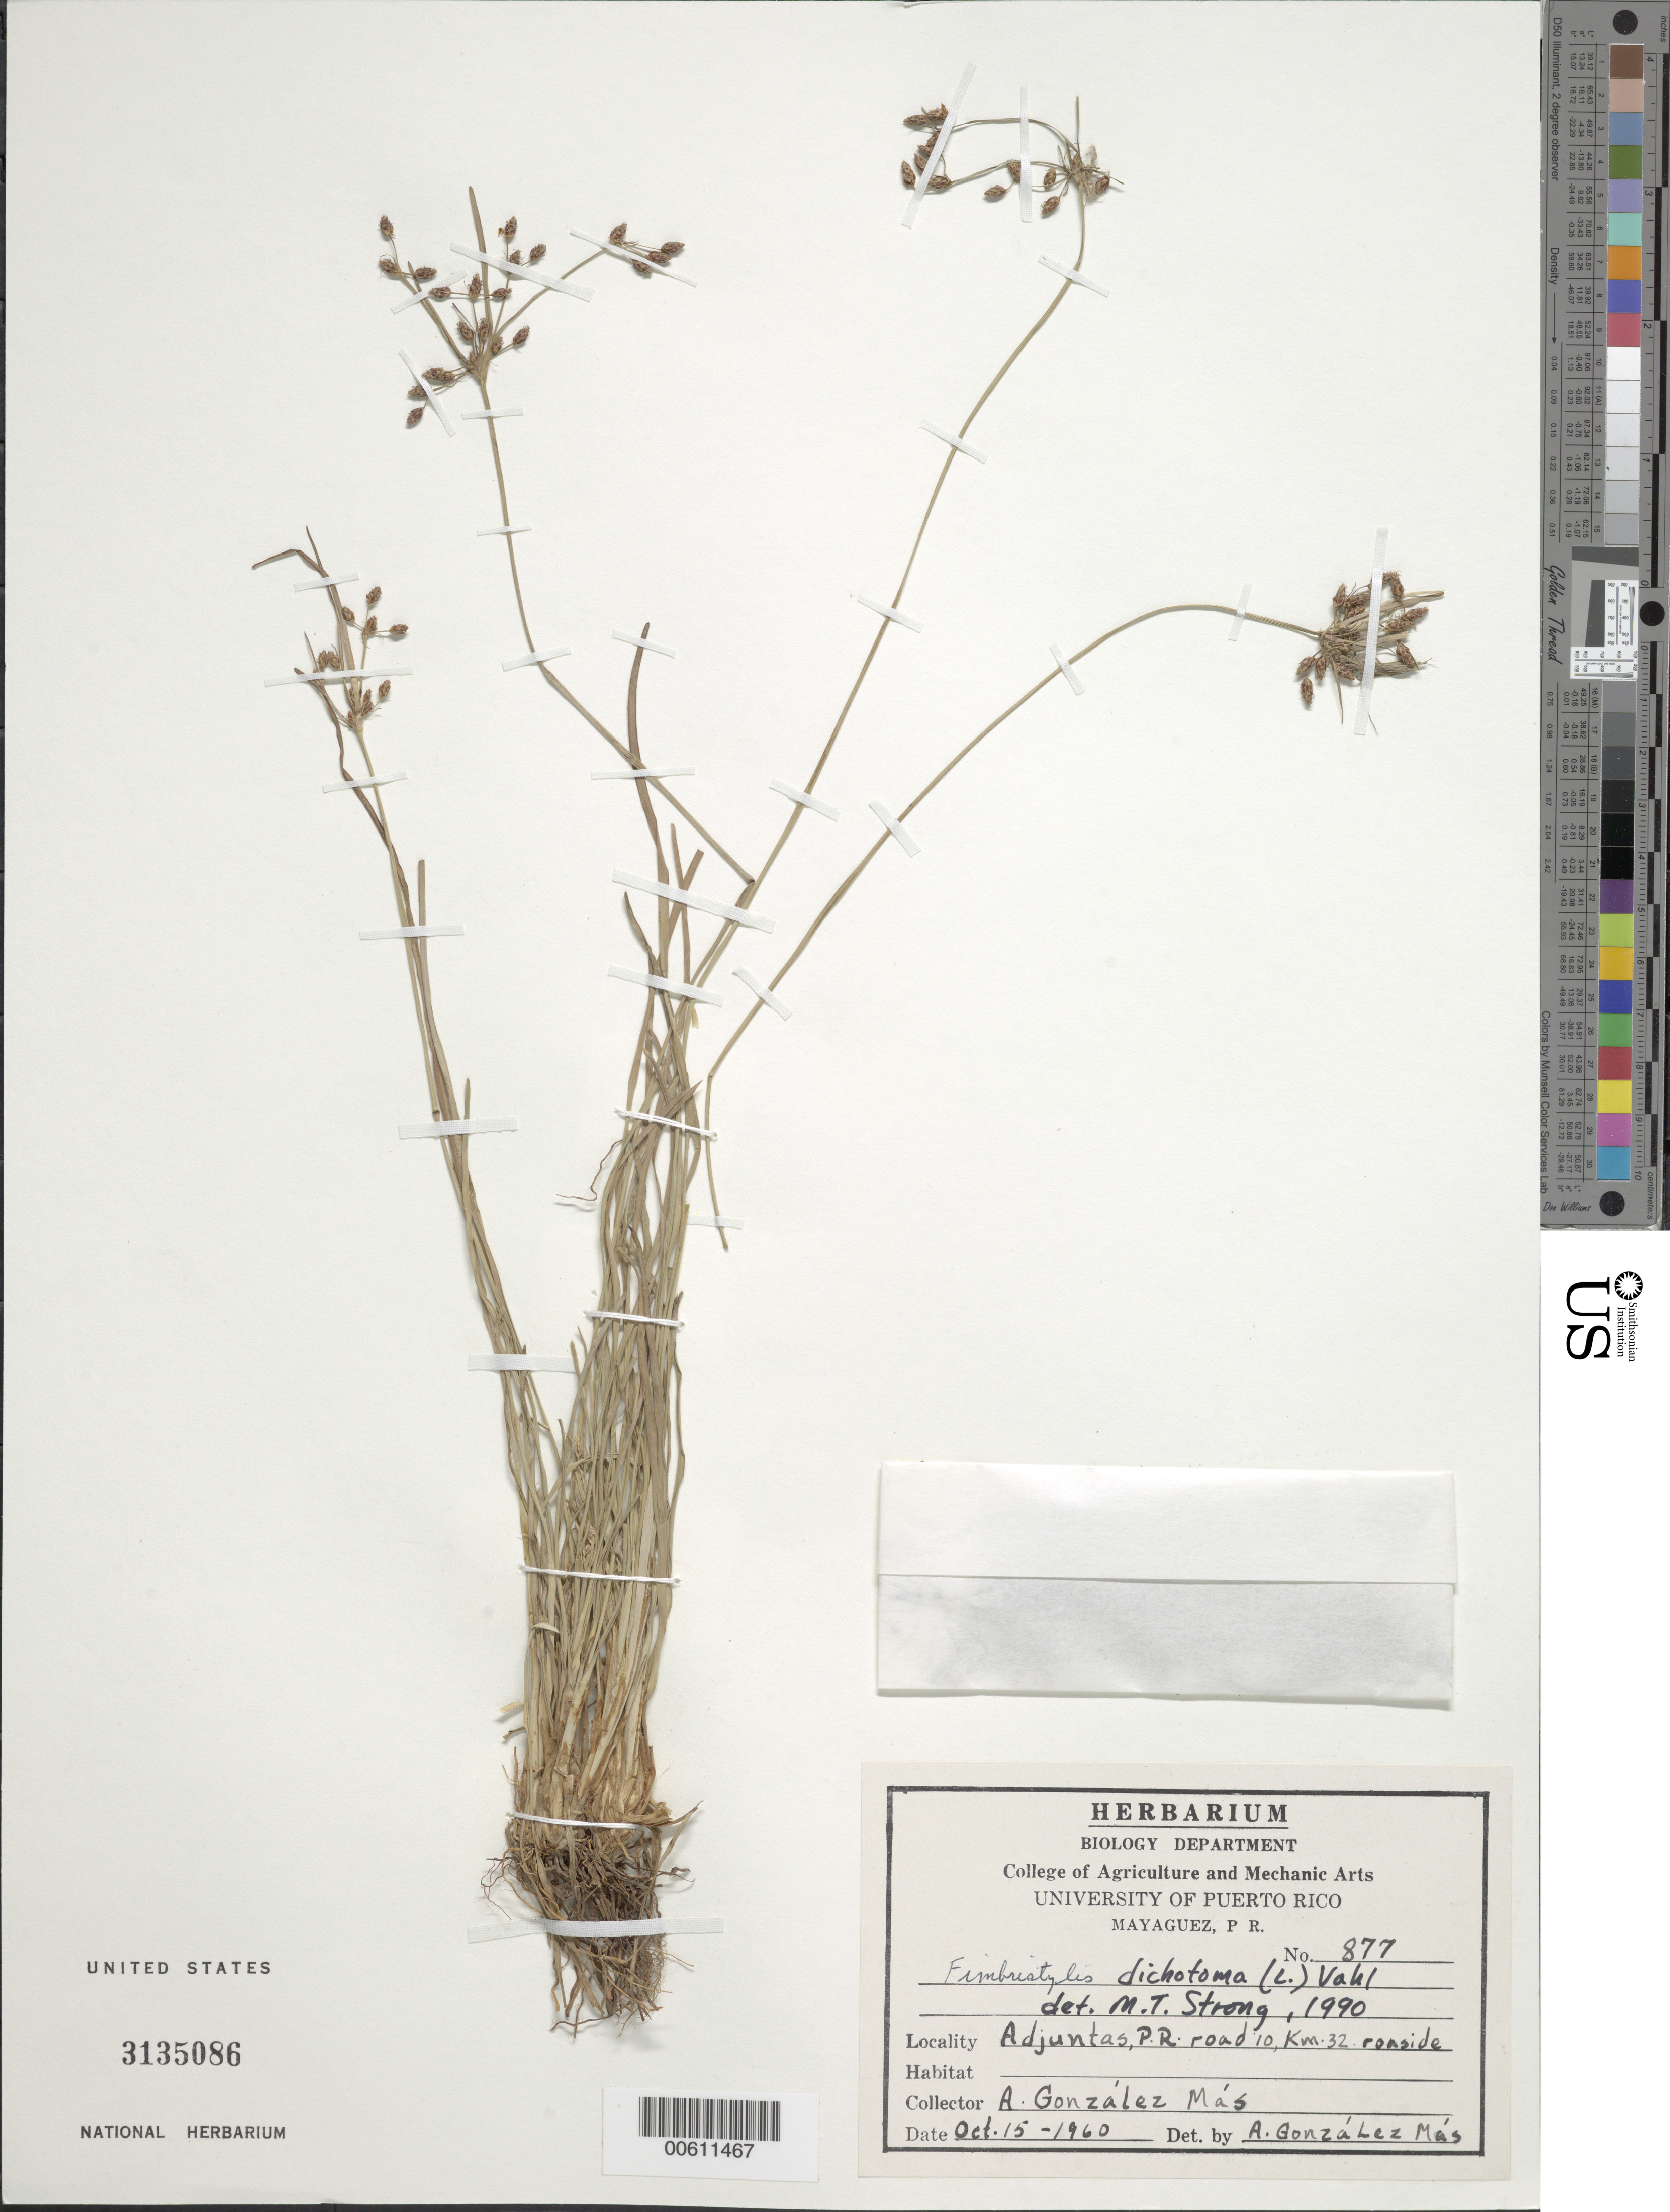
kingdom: Plantae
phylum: Tracheophyta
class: Liliopsida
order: Poales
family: Cyperaceae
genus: Fimbristylis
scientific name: Fimbristylis dichotoma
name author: (L.) Vahl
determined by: Strong, M. T., (US), Smithsonian Institution - National Museum of Natural History (UNITED STATES)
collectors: A. González Más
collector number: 877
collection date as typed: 15 Oct 1960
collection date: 1960-10-15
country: Puerto Rico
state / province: Adjuntas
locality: Adjuntas: P.R. Rd. 10, km 32.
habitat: Roadside.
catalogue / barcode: US 3135086